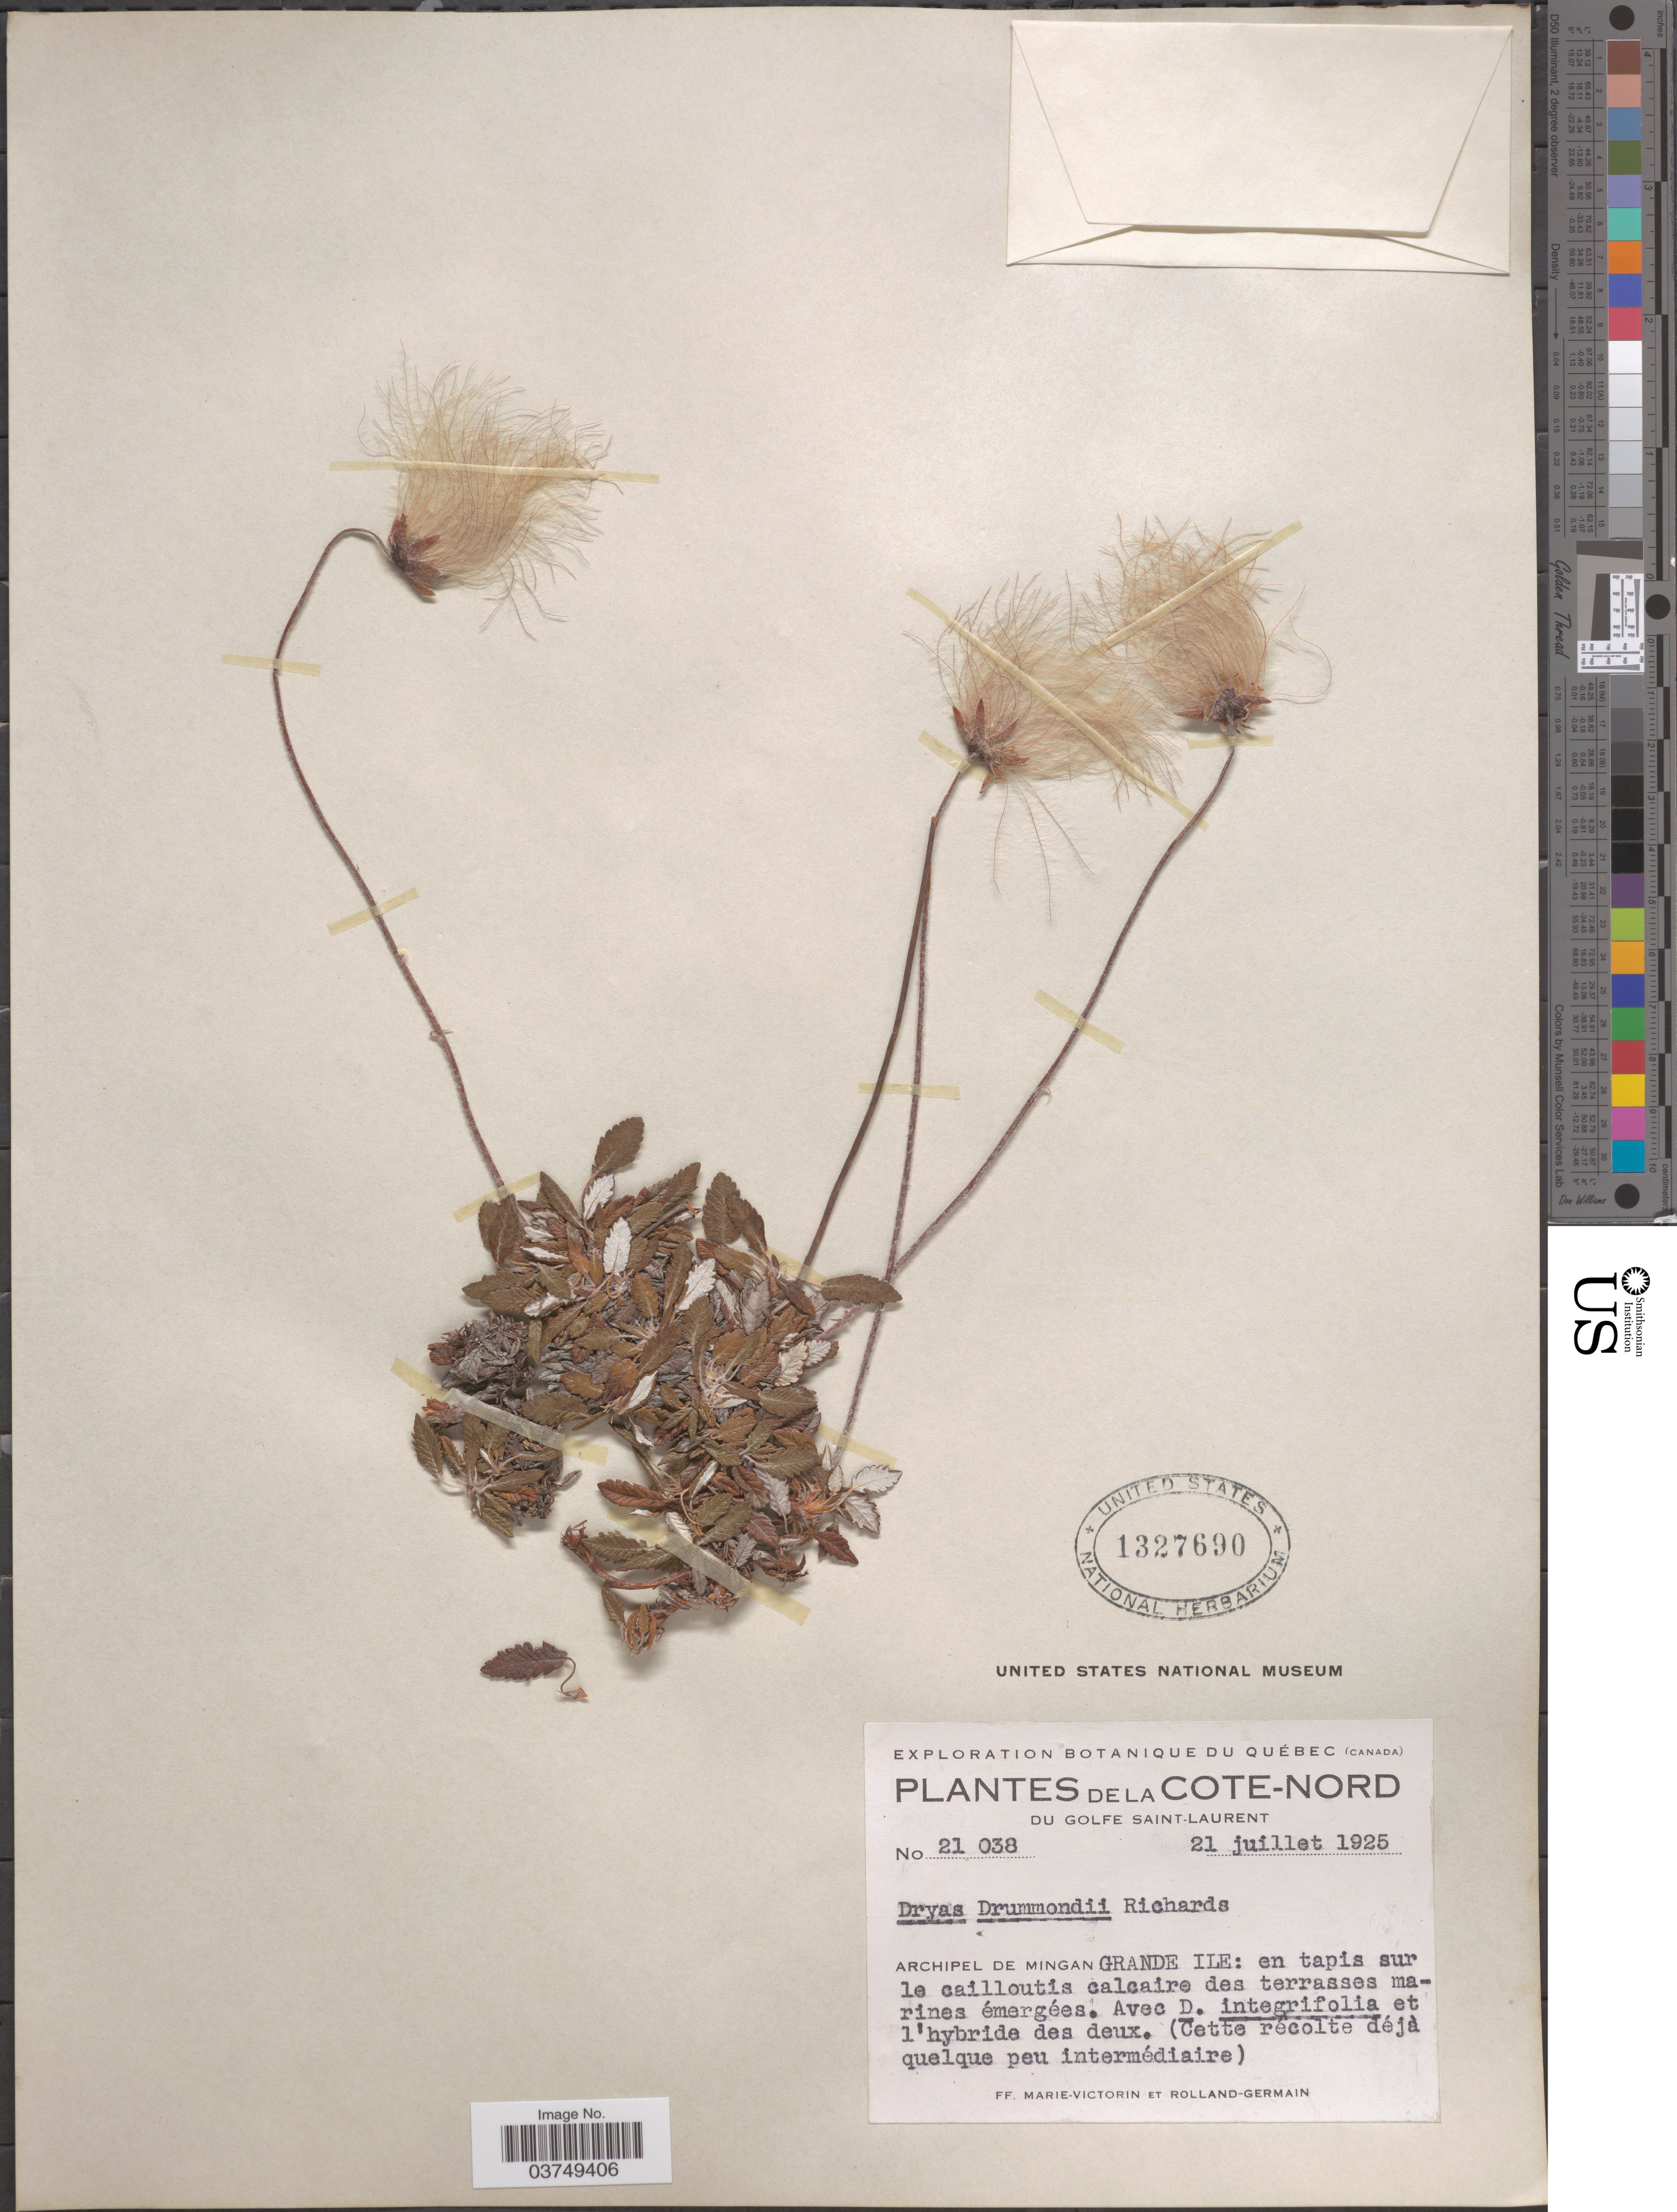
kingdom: Plantae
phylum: Tracheophyta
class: Magnoliopsida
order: Rosales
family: Rosaceae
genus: Dryas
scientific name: Dryas drummondii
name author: Hook. & Richardson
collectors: F. Marie-Victorin & Rolland-Germain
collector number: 21038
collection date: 1925-07-21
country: Canada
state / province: Quebec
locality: La Cote-Nord Du Golfe Saint-Laurent. Archipel de Mingan Grande Ile: en tapis sur le cailloutis calcaire des terrasses marines émergées.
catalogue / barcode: US 1327690